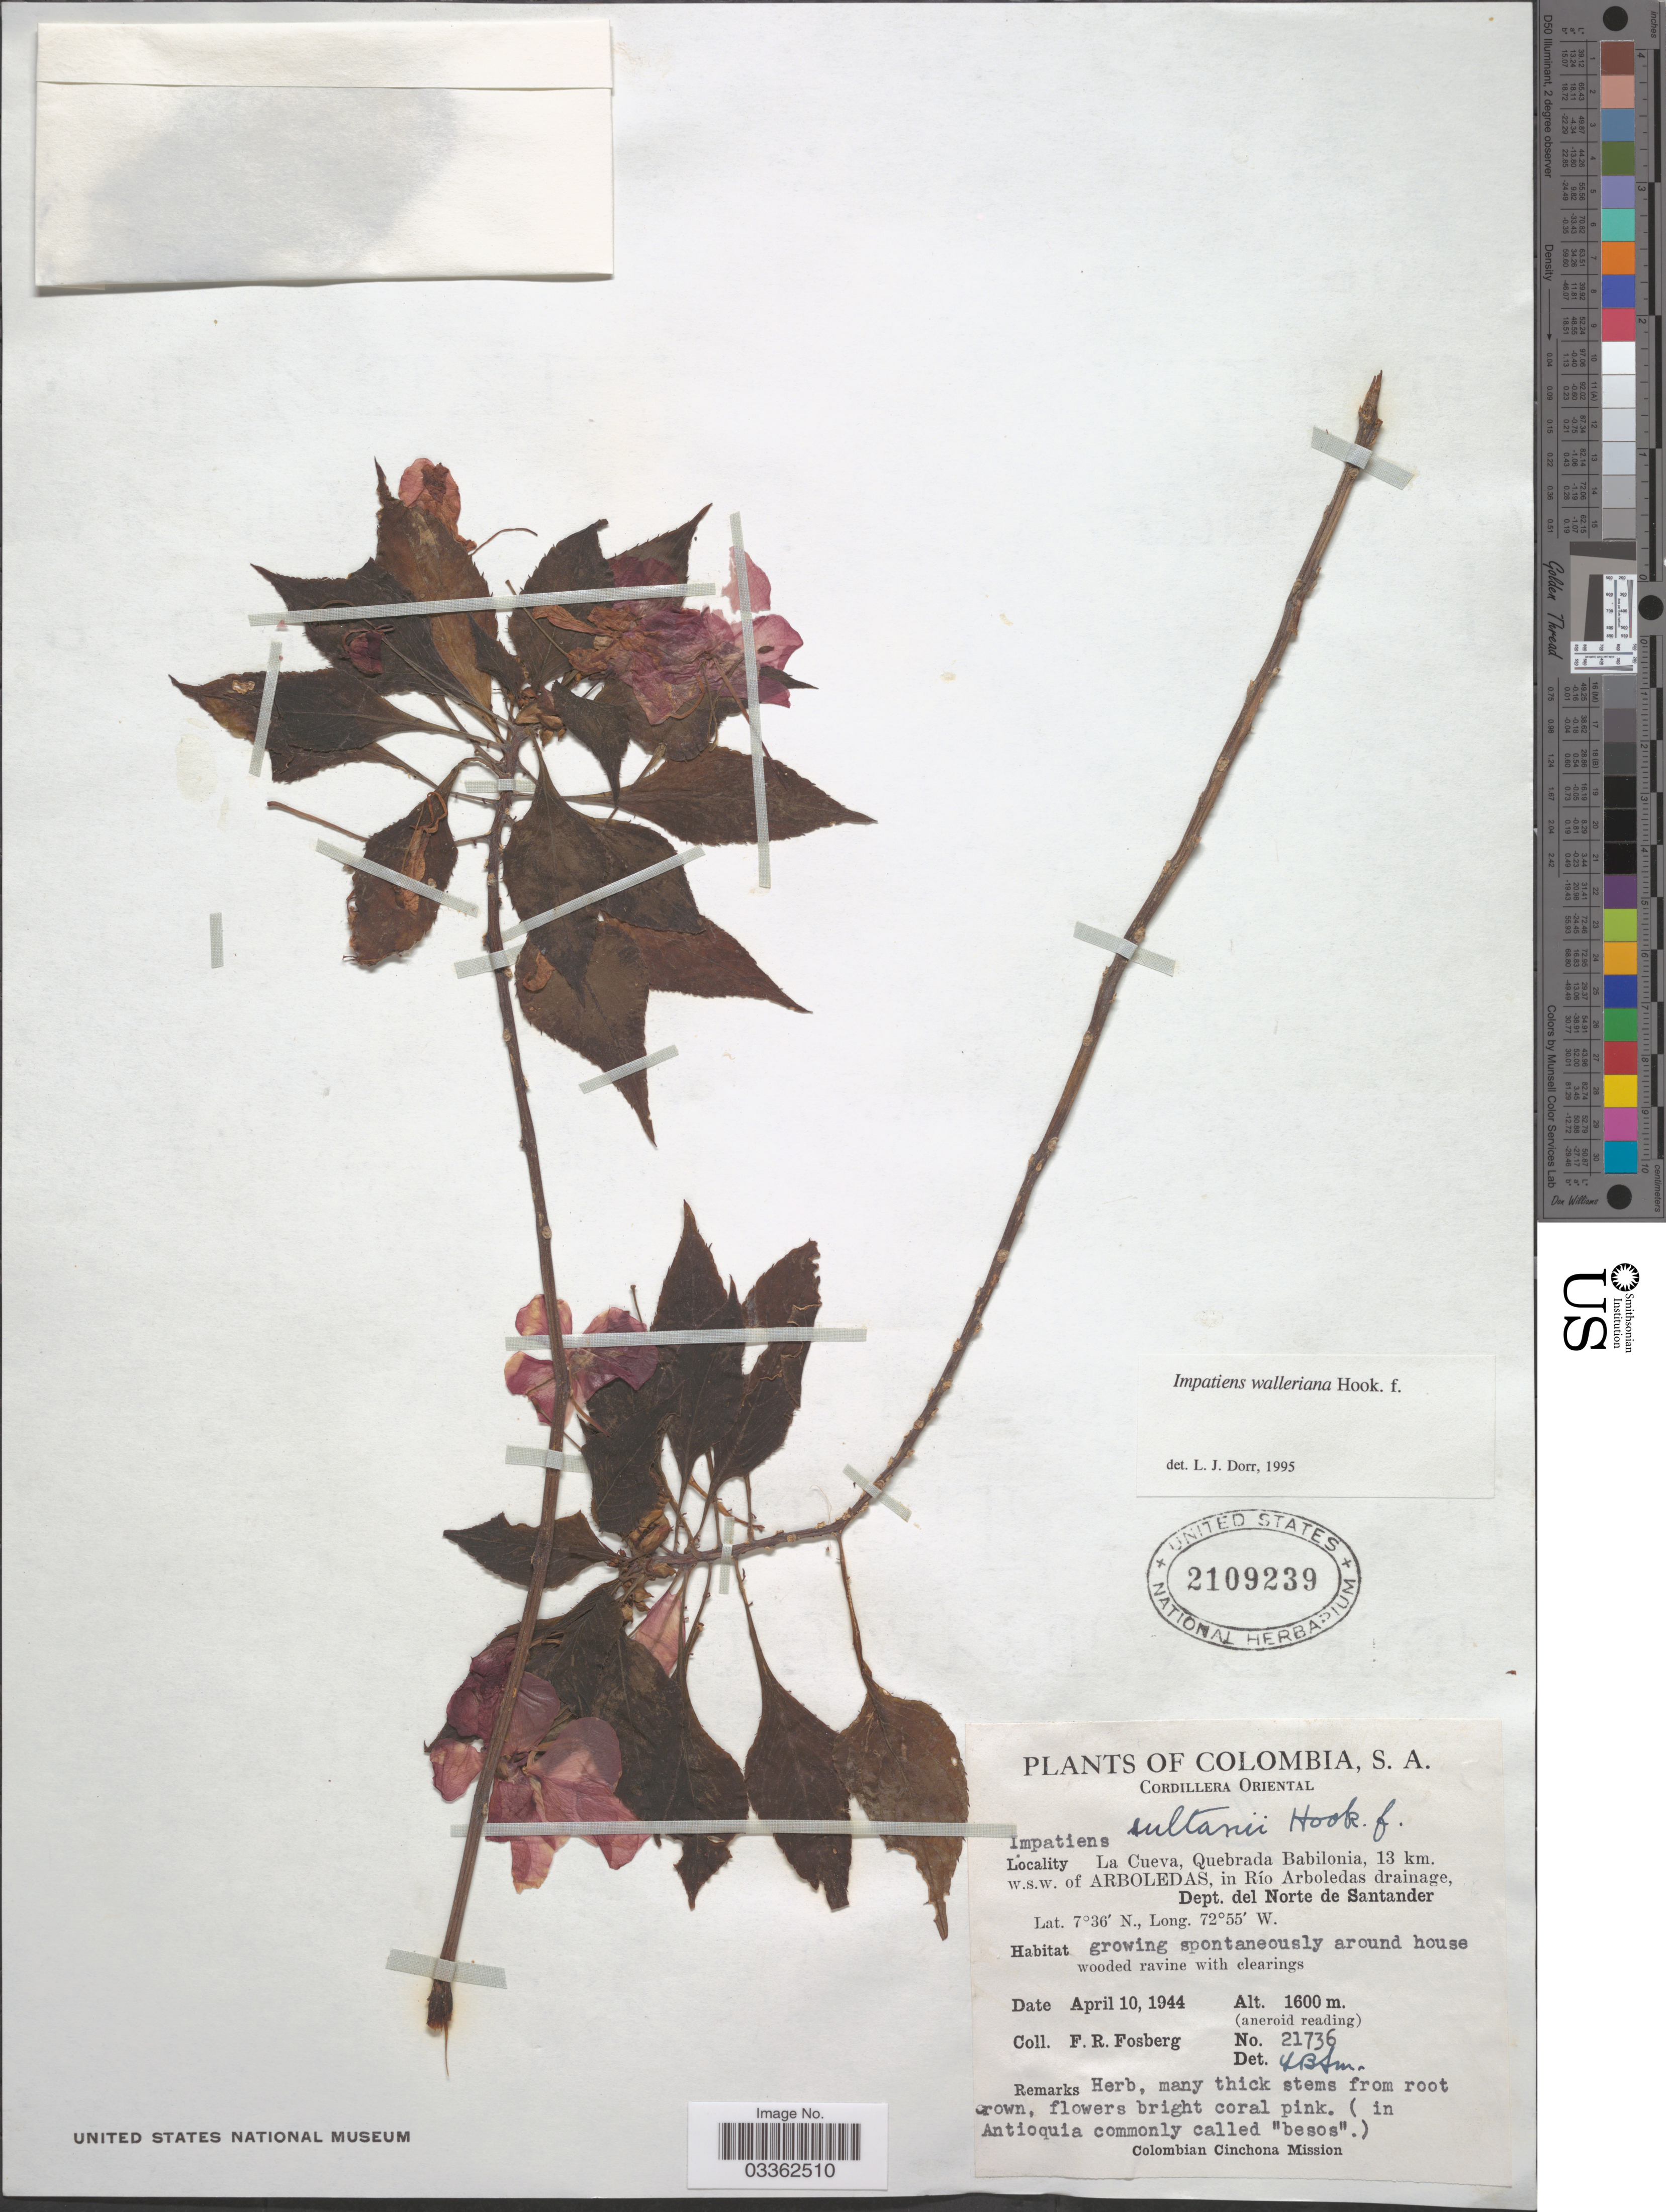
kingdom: Plantae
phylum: Tracheophyta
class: Magnoliopsida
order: Ericales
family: Balsaminaceae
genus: Impatiens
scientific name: Impatiens walleriana 'Super Elfin Red'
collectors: F. R. Fosberg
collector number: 21736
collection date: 1944-04-10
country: Colombia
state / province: Norte de Santander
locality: Cordillera Oriental. La Cueva, Quebrada Babilonia, 13 km. w.s.w. of Arboledas, in Río Arboledas drainage, Dept. del Norte de Santander.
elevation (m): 1600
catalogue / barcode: US 2109239